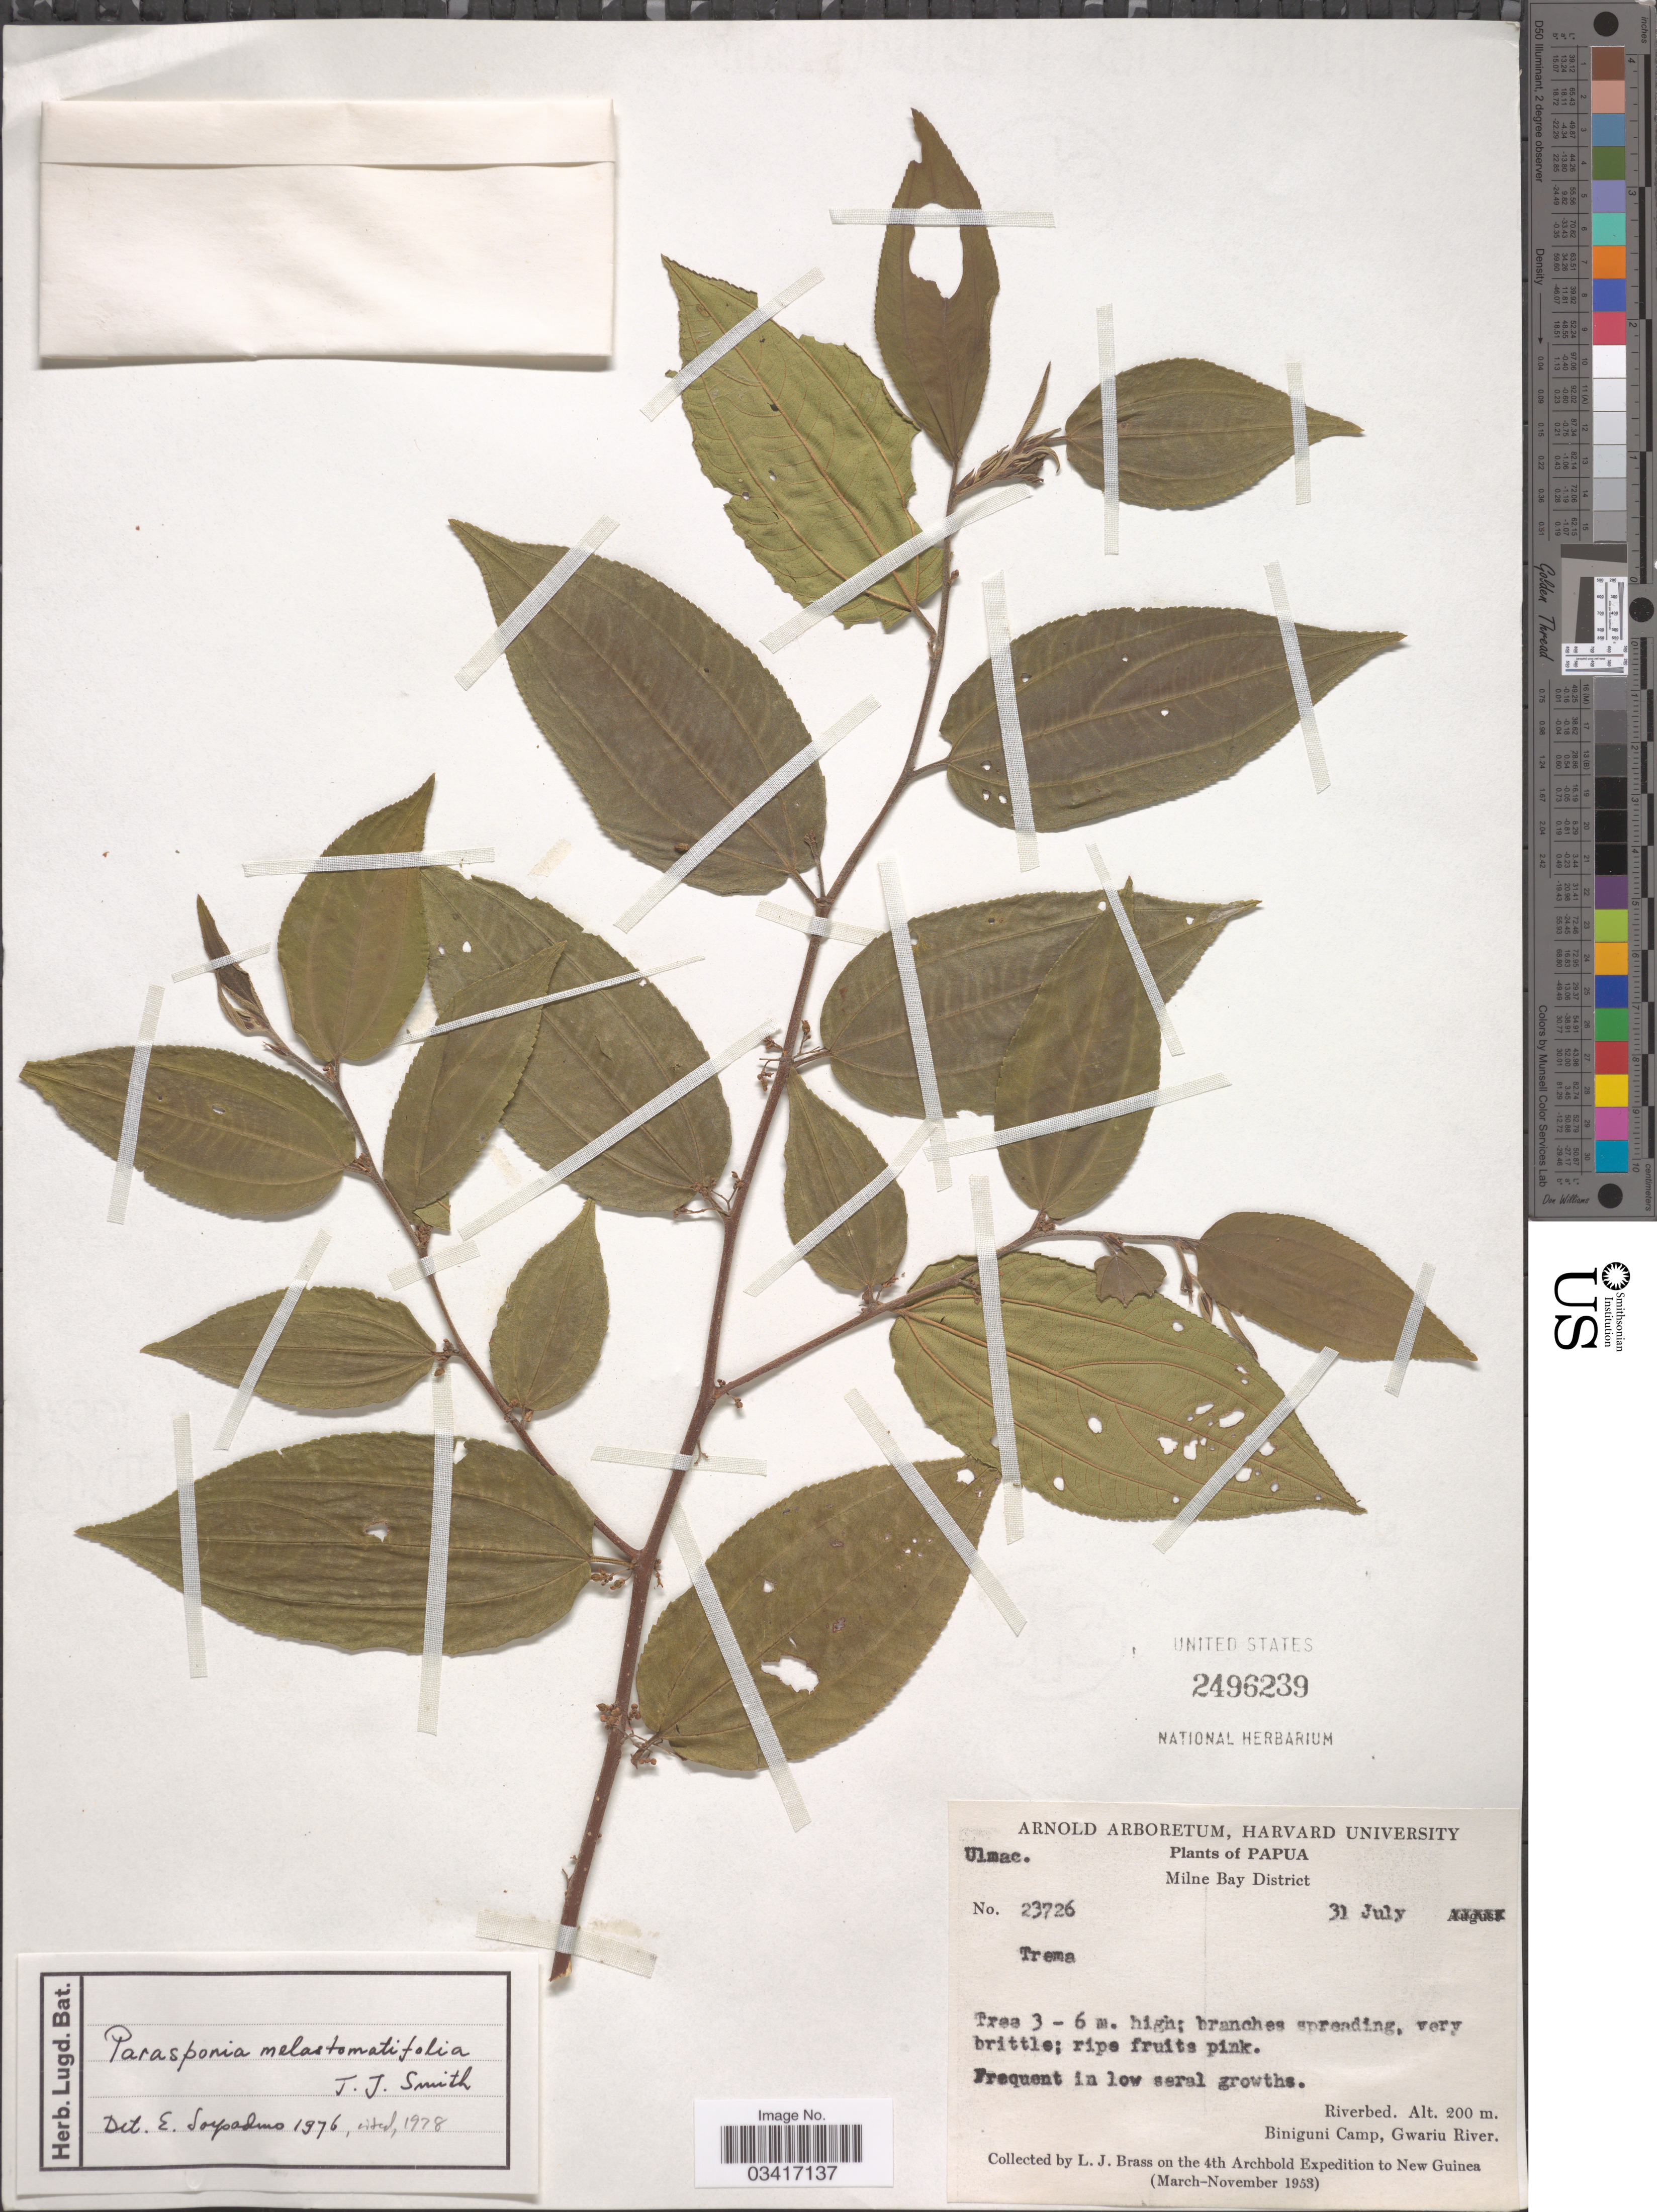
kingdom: Plantae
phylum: Tracheophyta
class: Magnoliopsida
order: Rosales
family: Cannabaceae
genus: Parasponia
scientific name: Parasponia melastomatifolia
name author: J.J. Sm.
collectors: L. J. Brass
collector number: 23726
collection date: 1953-07-31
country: Papua New Guinea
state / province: Milne Bay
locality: Papua. Milne Bay District. Riverbed. Biniguni Camp, Gwariu River. New Guinea.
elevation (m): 200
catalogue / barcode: US 2496239